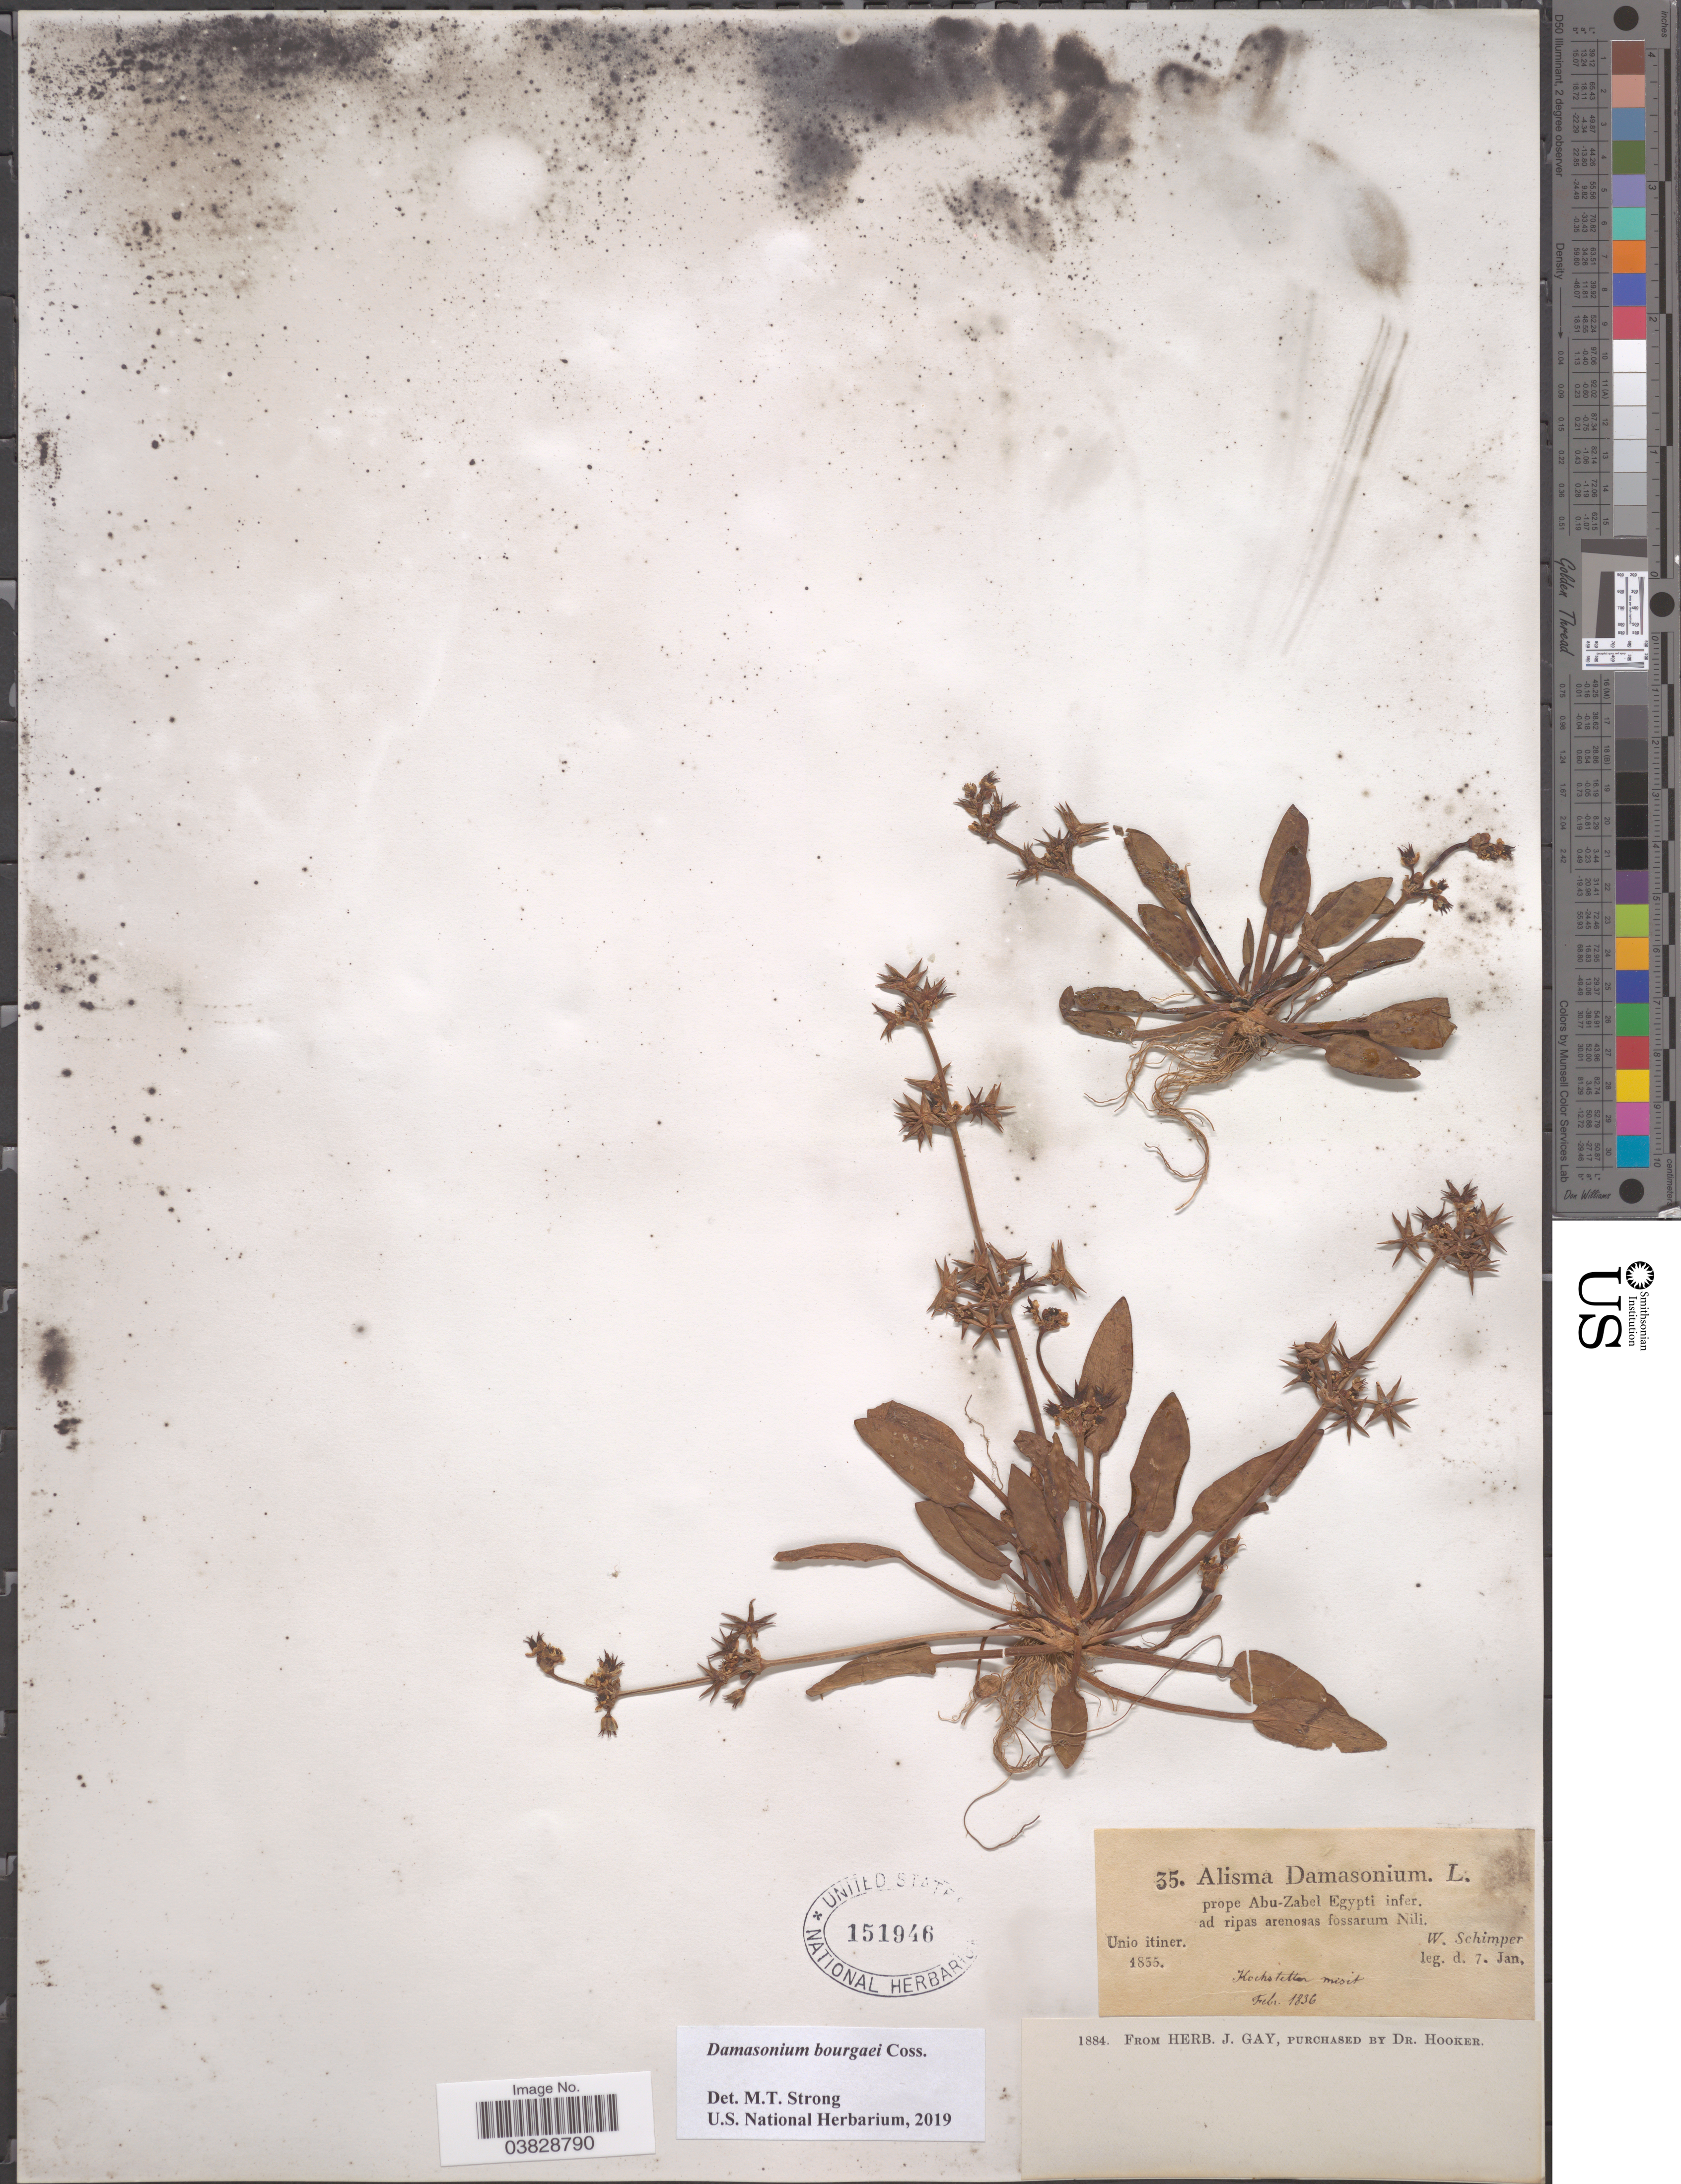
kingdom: Plantae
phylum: Tracheophyta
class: Liliopsida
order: Alismatales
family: Alismataceae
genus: Damasonium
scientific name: Damasonium bourgaei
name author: Coss.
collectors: W. Schimper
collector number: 35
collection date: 1855-01-07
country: Egypt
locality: Prope Abu-Zabel Egypti infer. ad ripas arenosas fossarum Nili.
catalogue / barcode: US 151946